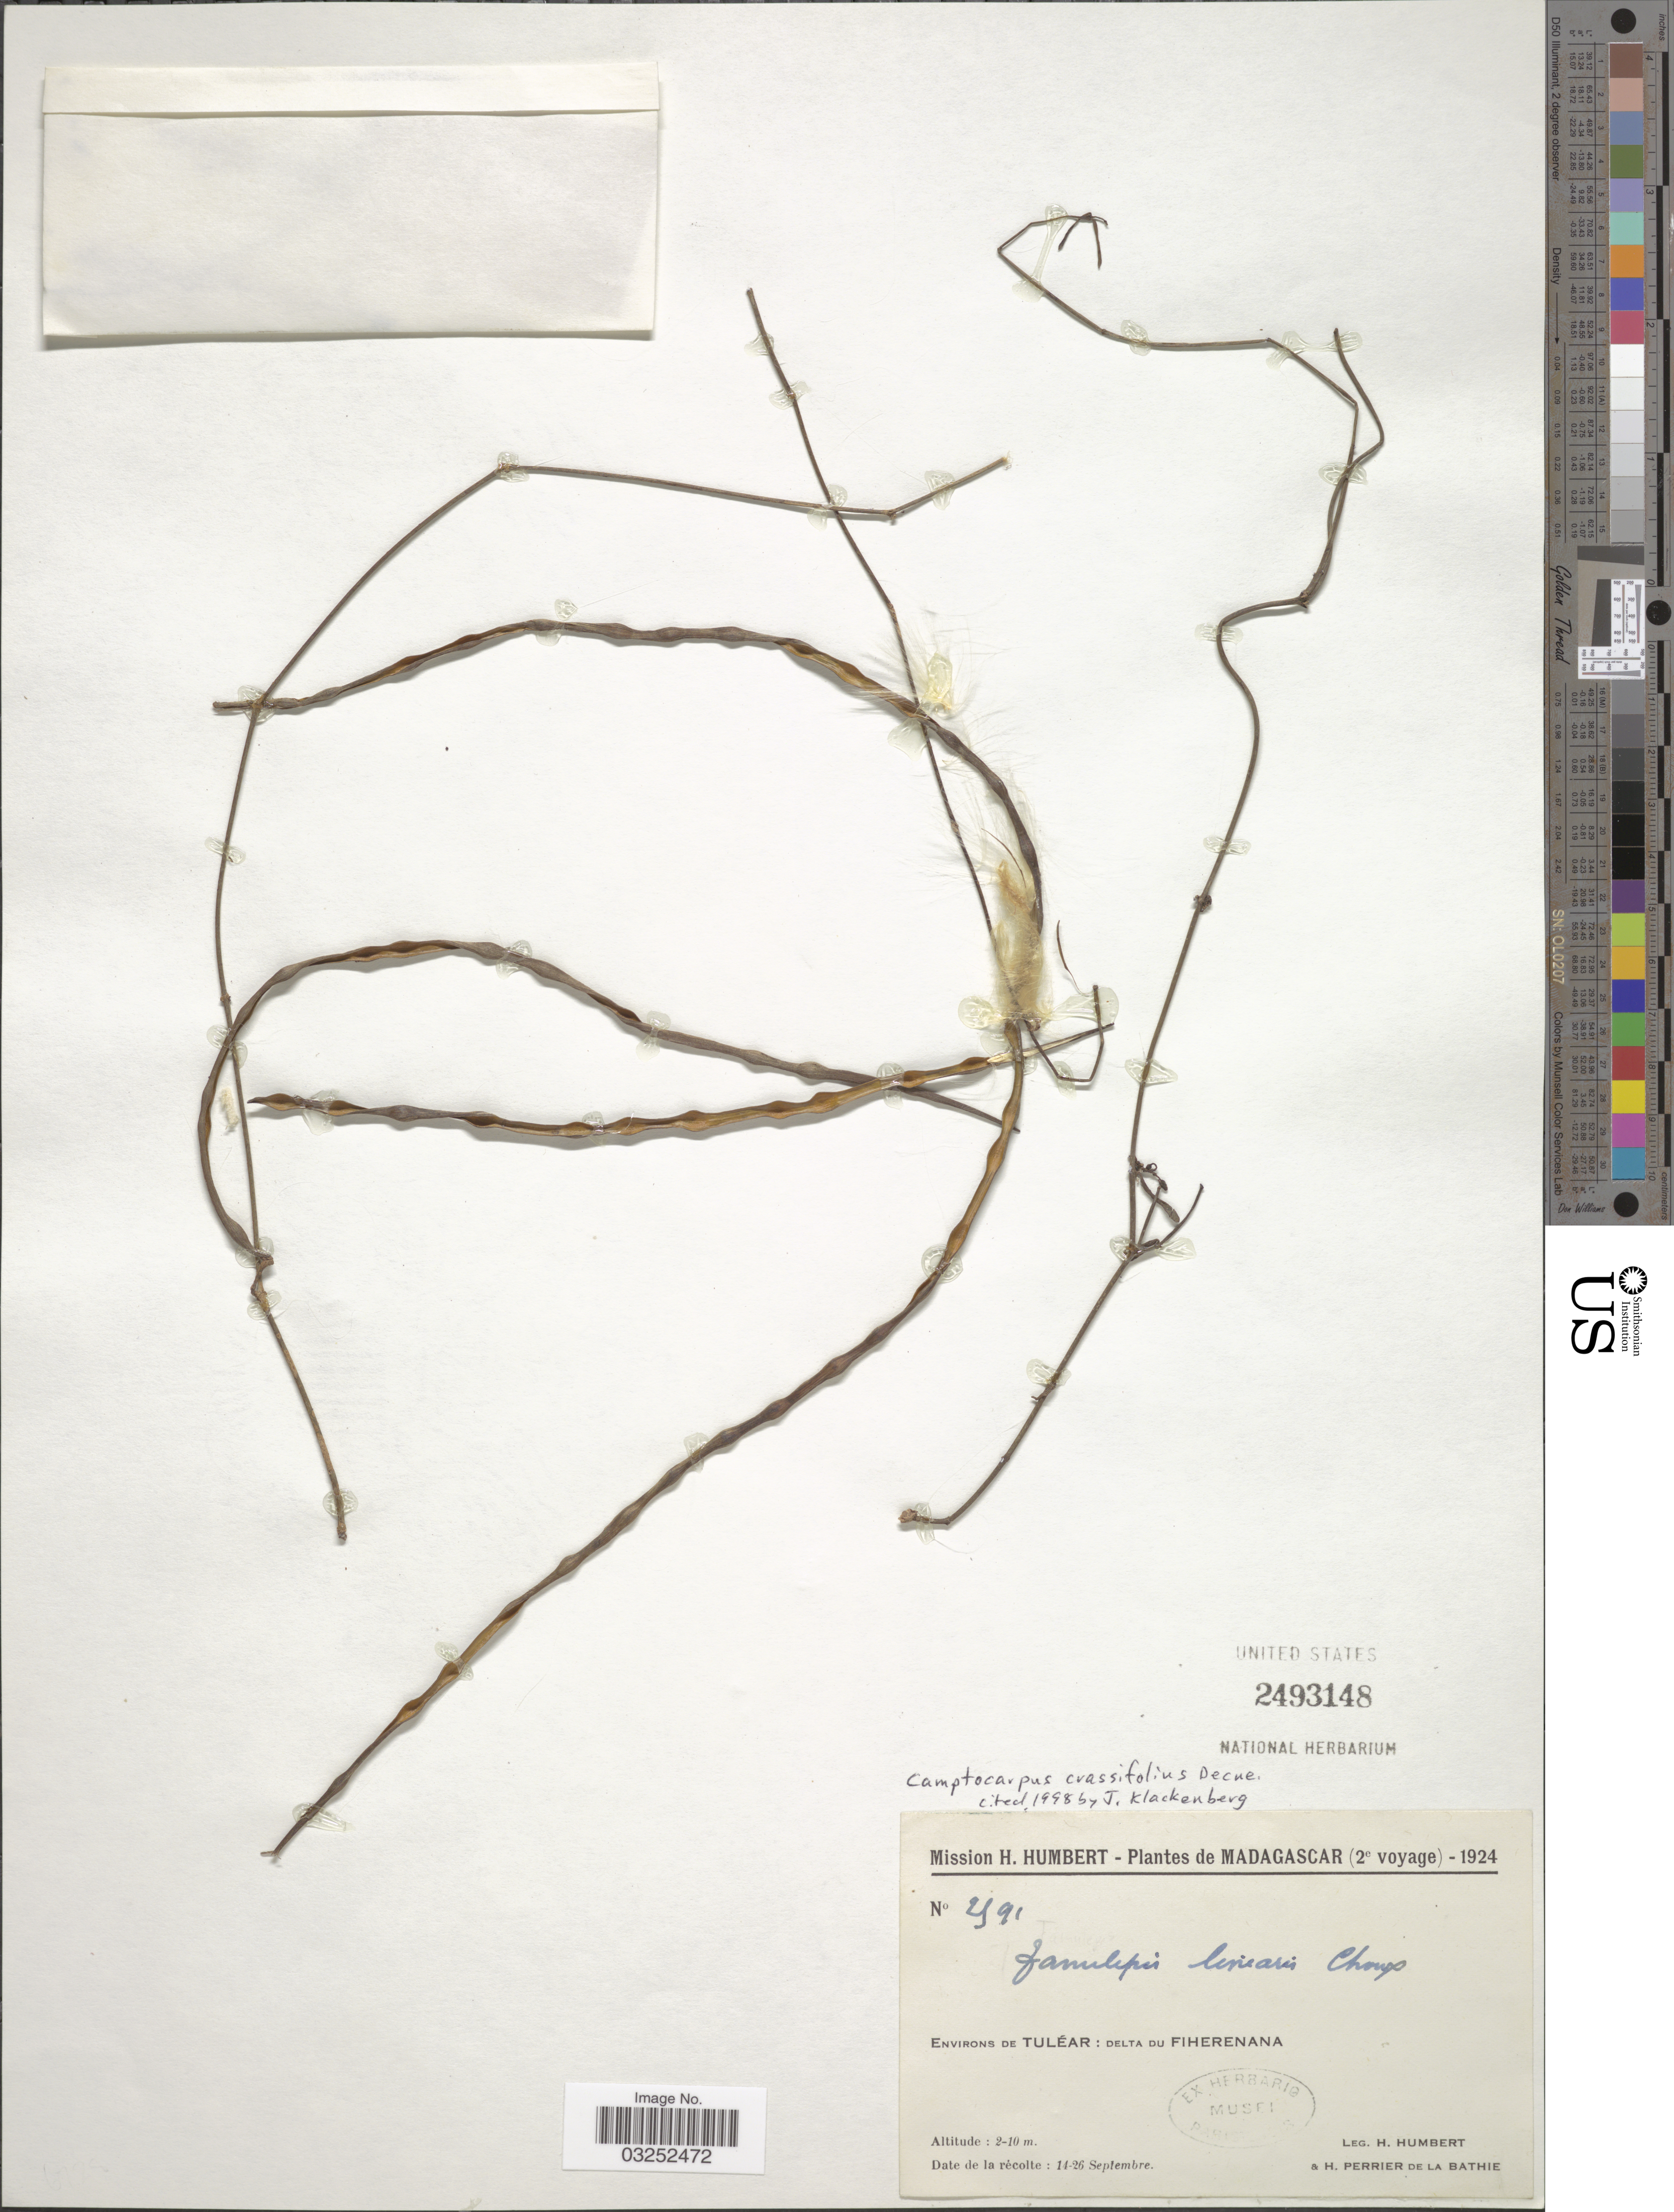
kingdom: Plantae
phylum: Tracheophyta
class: Magnoliopsida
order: Gentianales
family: Apocynaceae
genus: Camptocarpus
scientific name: Camptocarpus crassifolius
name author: Decne.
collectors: H. Humbert & H. Perrier de la Bâthie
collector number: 2591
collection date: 1924-09-14/1924-09-26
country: Madagascar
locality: Environs de Tuléar: Delta du Fiherenana,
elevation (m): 2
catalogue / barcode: US 2493148